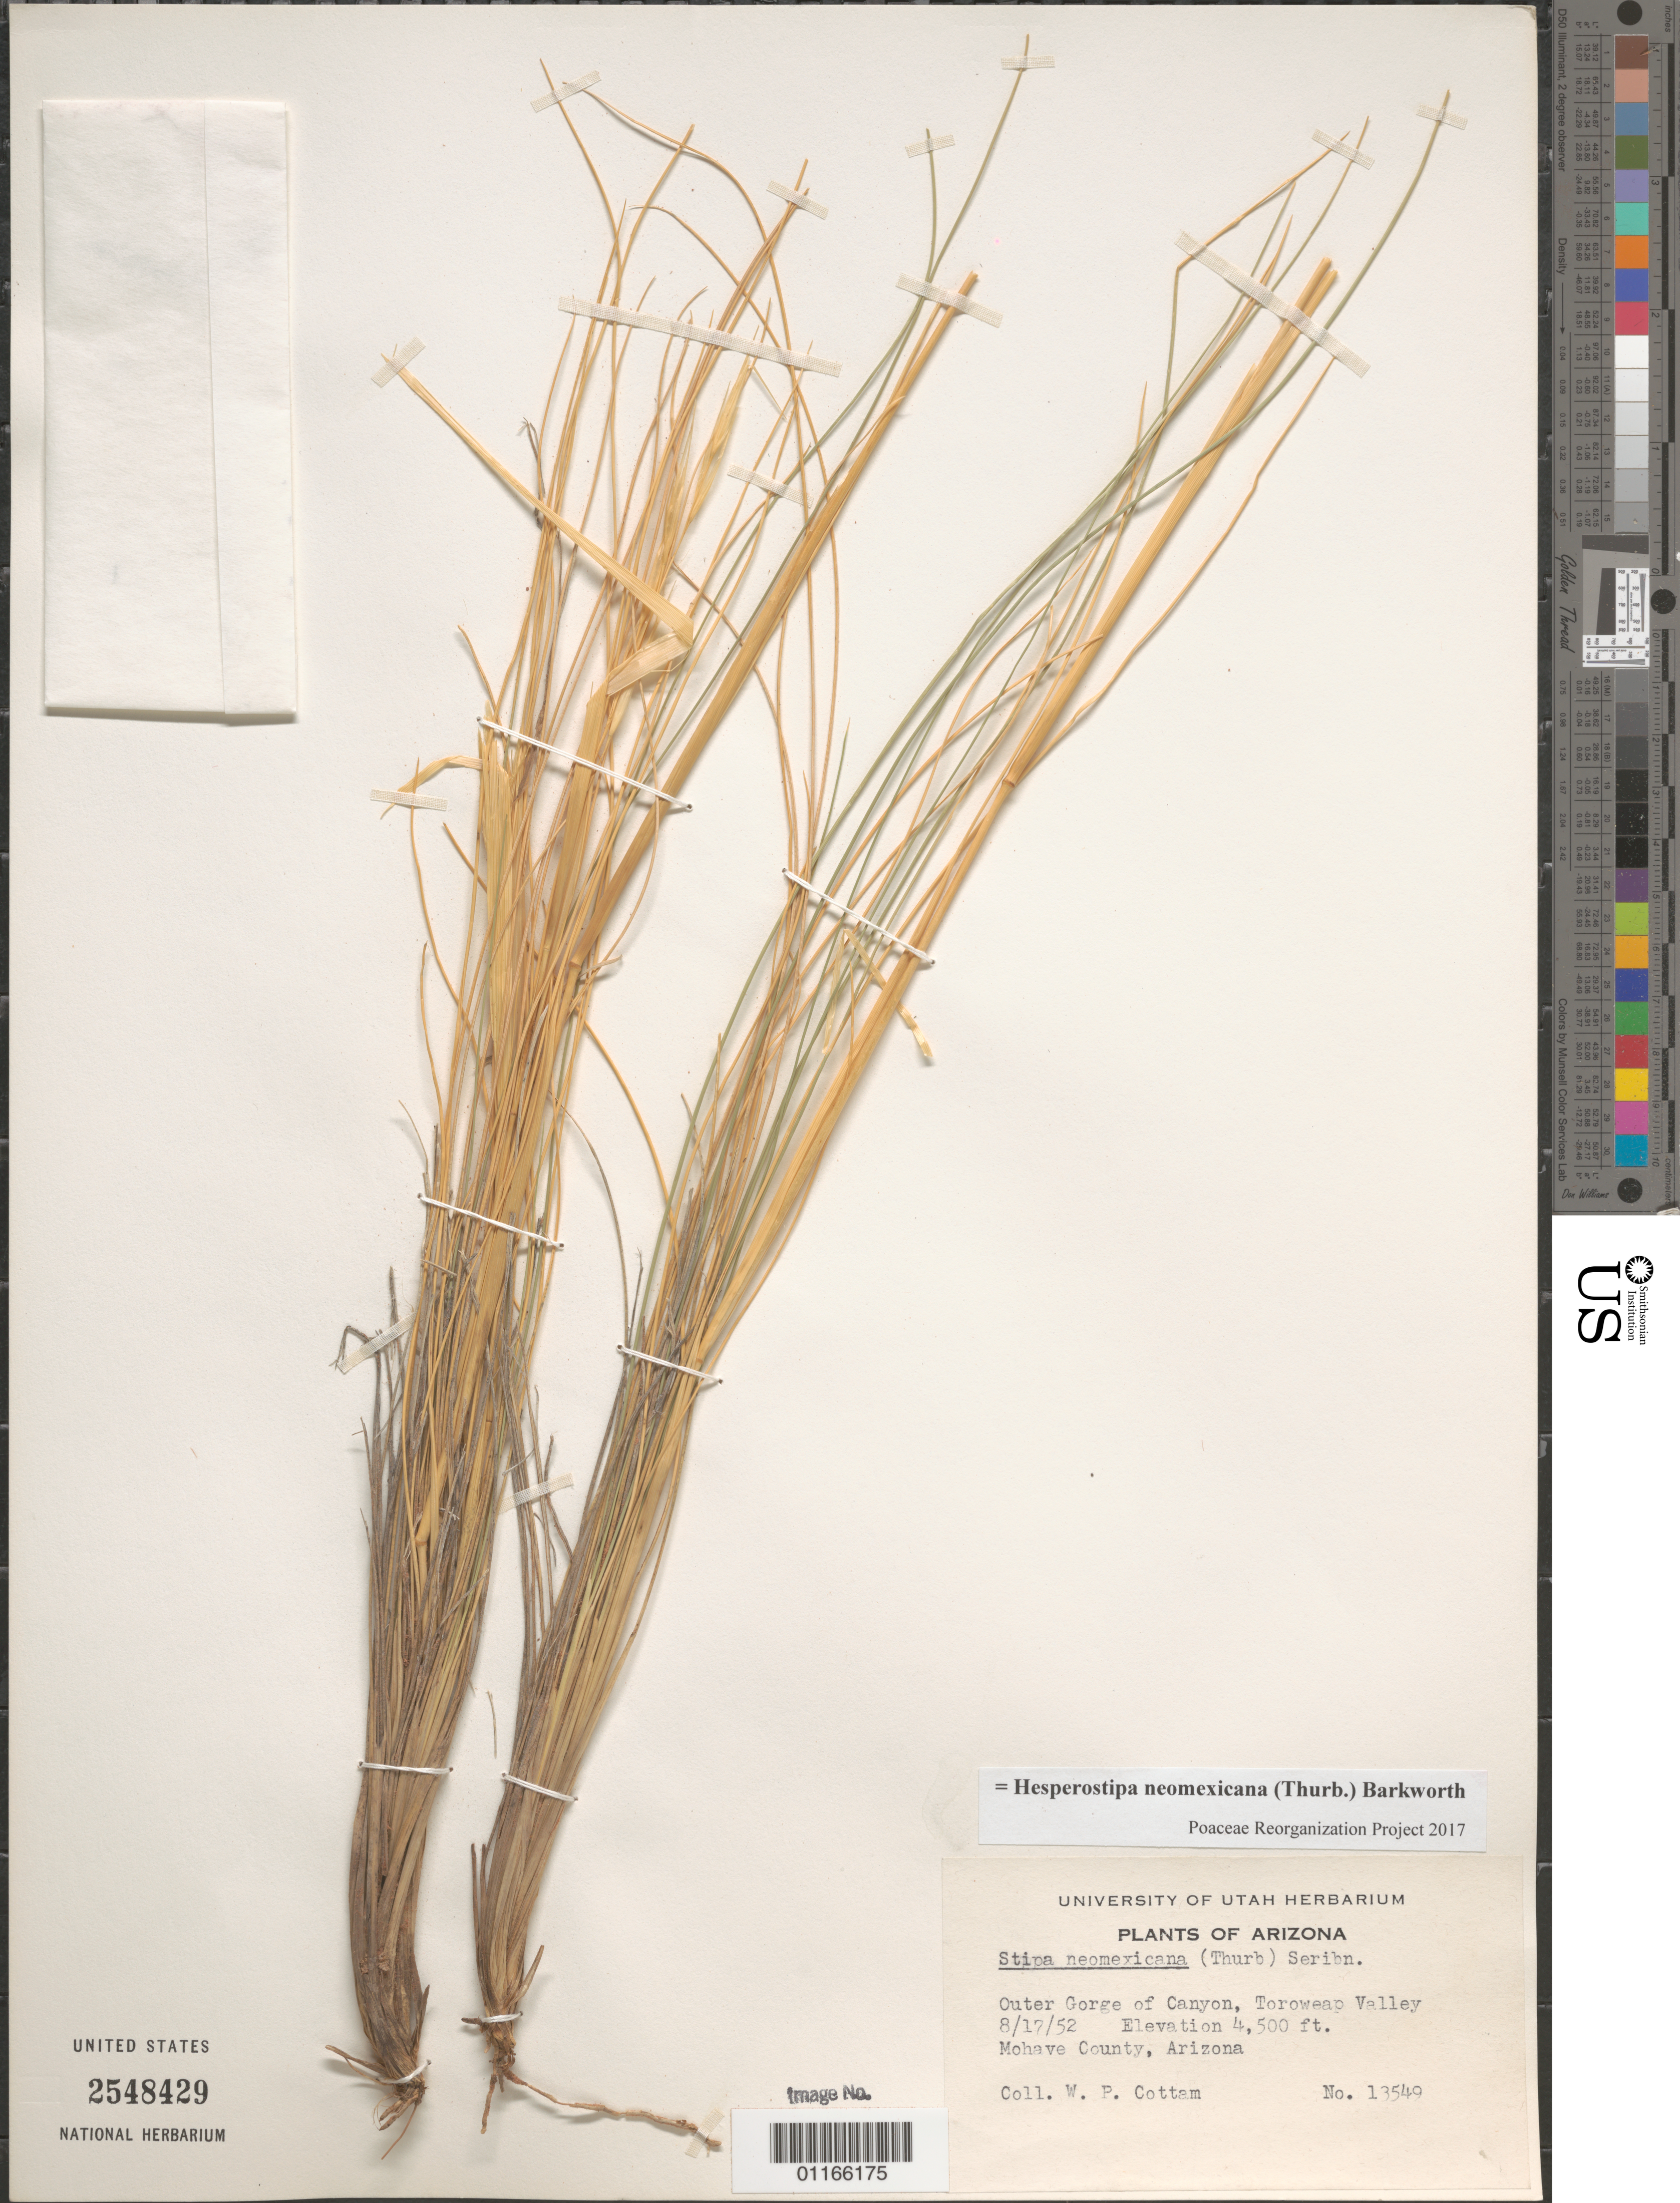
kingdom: Plantae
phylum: Tracheophyta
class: Liliopsida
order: Poales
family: Poaceae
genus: Hesperostipa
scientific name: Hesperostipa neomexicana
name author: (Thurb.) Barkworth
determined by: Poaceae Reorganization Project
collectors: W. Cottam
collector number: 13549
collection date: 1952-08-17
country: United States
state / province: Arizona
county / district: Mohave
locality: Outer Gorge of Canyon, Toroweap Valley.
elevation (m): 1372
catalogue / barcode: US 2548429